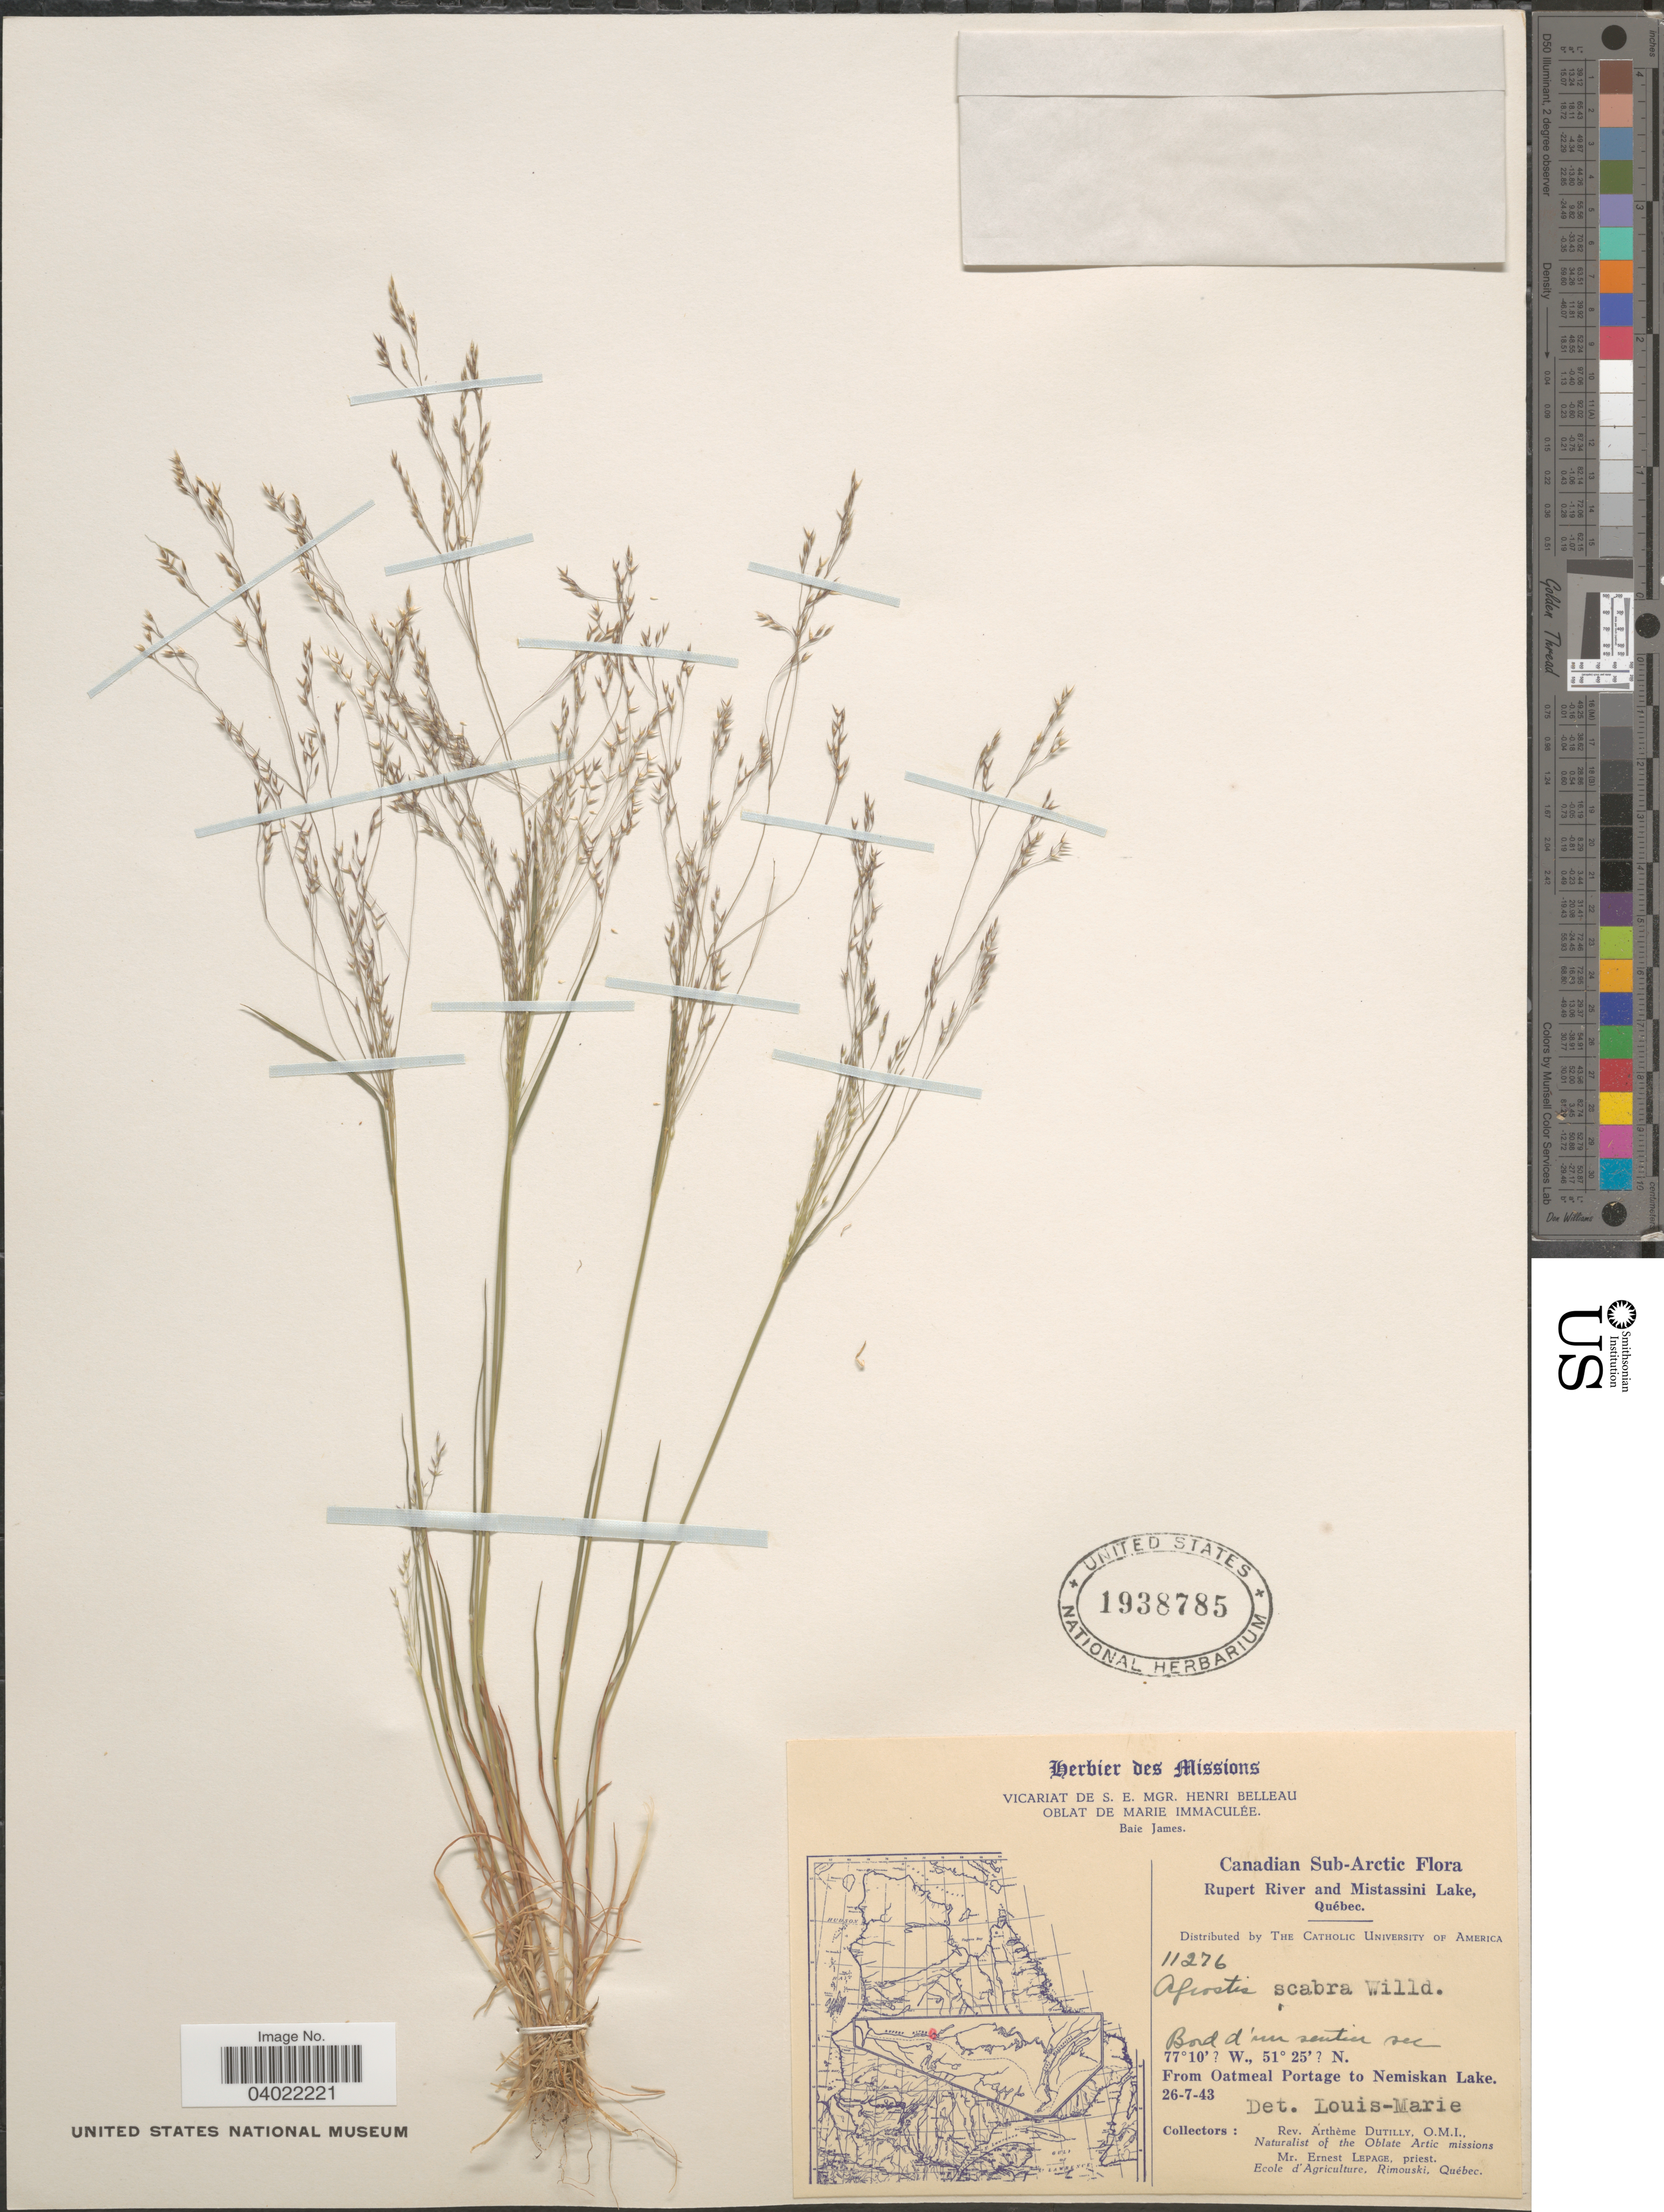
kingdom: Plantae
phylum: Tracheophyta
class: Liliopsida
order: Poales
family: Poaceae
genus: Agrostis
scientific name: Agrostis scabra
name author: Willd.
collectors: A. Dutilly & E. Lepage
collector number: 11276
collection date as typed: Transcribed d/m/y: 26/7/43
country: Canada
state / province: Quebec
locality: Canadian Sub-Arctic. Rupert River and Mistassini Lake. Bord d'un sentin sec. From Oatmeal Portage to Nemiskan Lake.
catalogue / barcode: US 1938785